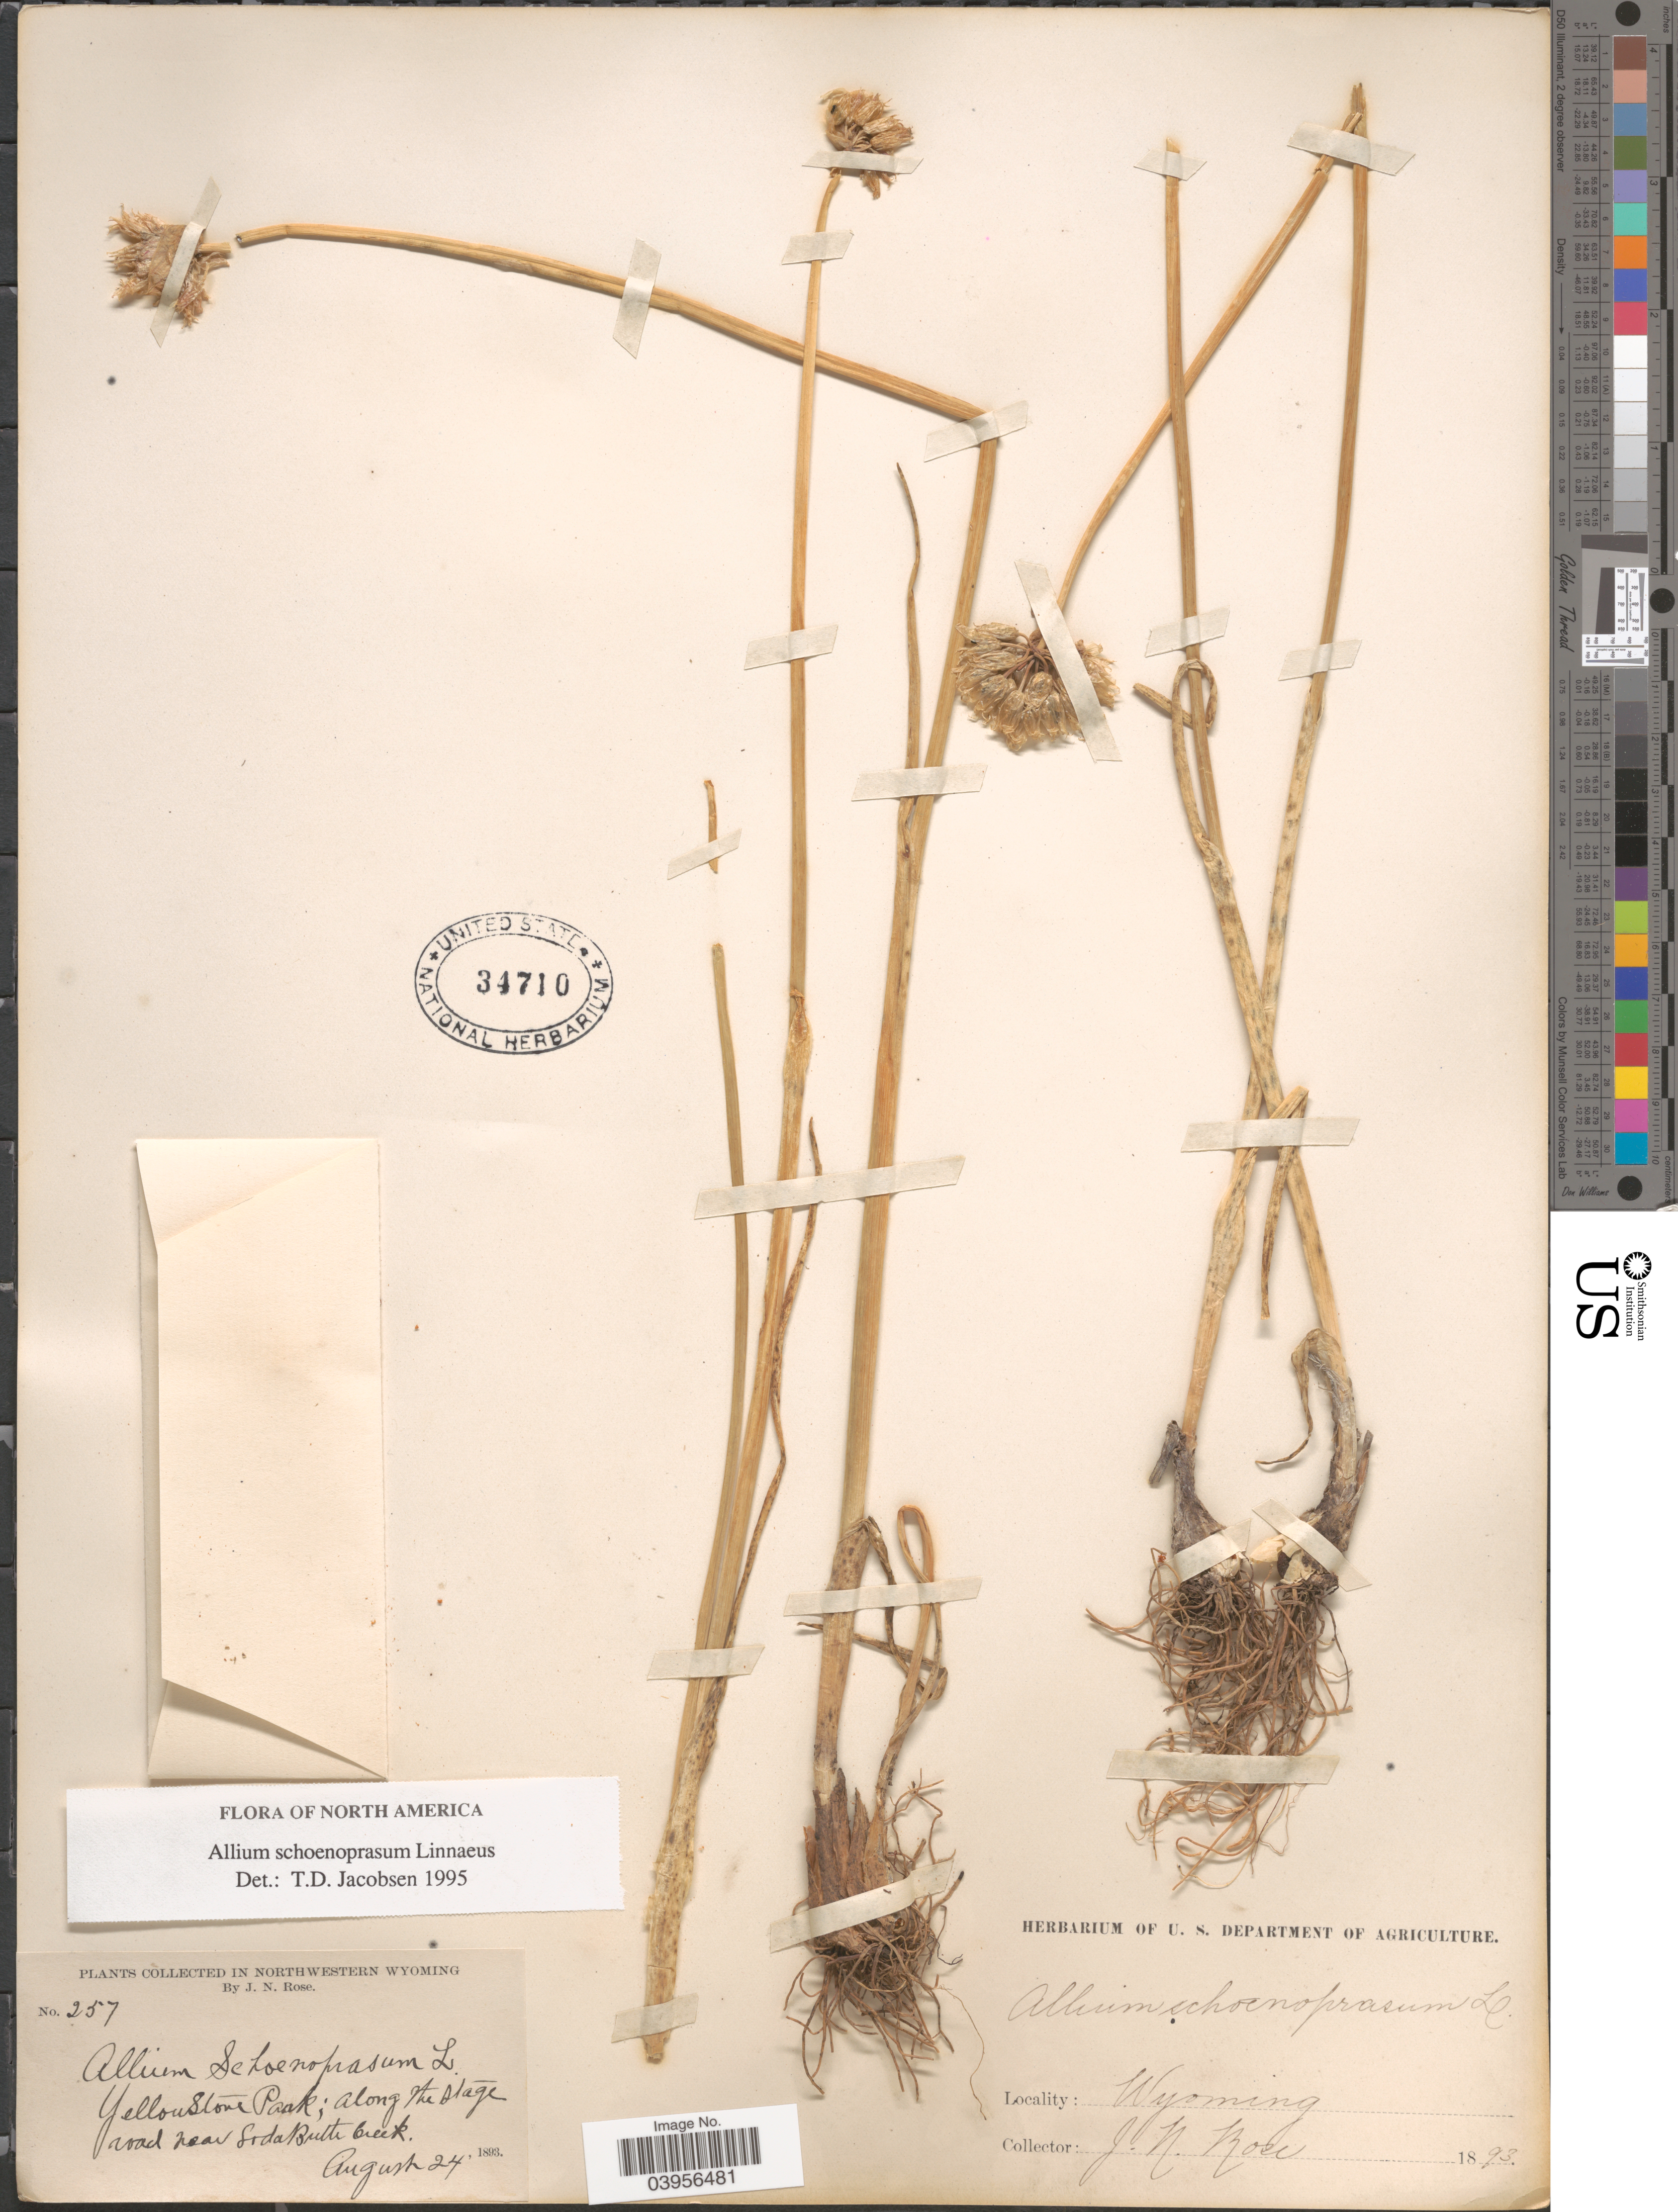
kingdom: Plantae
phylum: Tracheophyta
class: Liliopsida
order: Asparagales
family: Amaryllidaceae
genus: Allium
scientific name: Allium schoenoprasum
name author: L.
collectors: J. N. Rose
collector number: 257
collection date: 1893-08-24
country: United States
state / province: Wyoming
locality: In Northwestern Wyoming. Yellowstone Park; along the stage road near Soda Butte Creek.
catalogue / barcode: US 34710